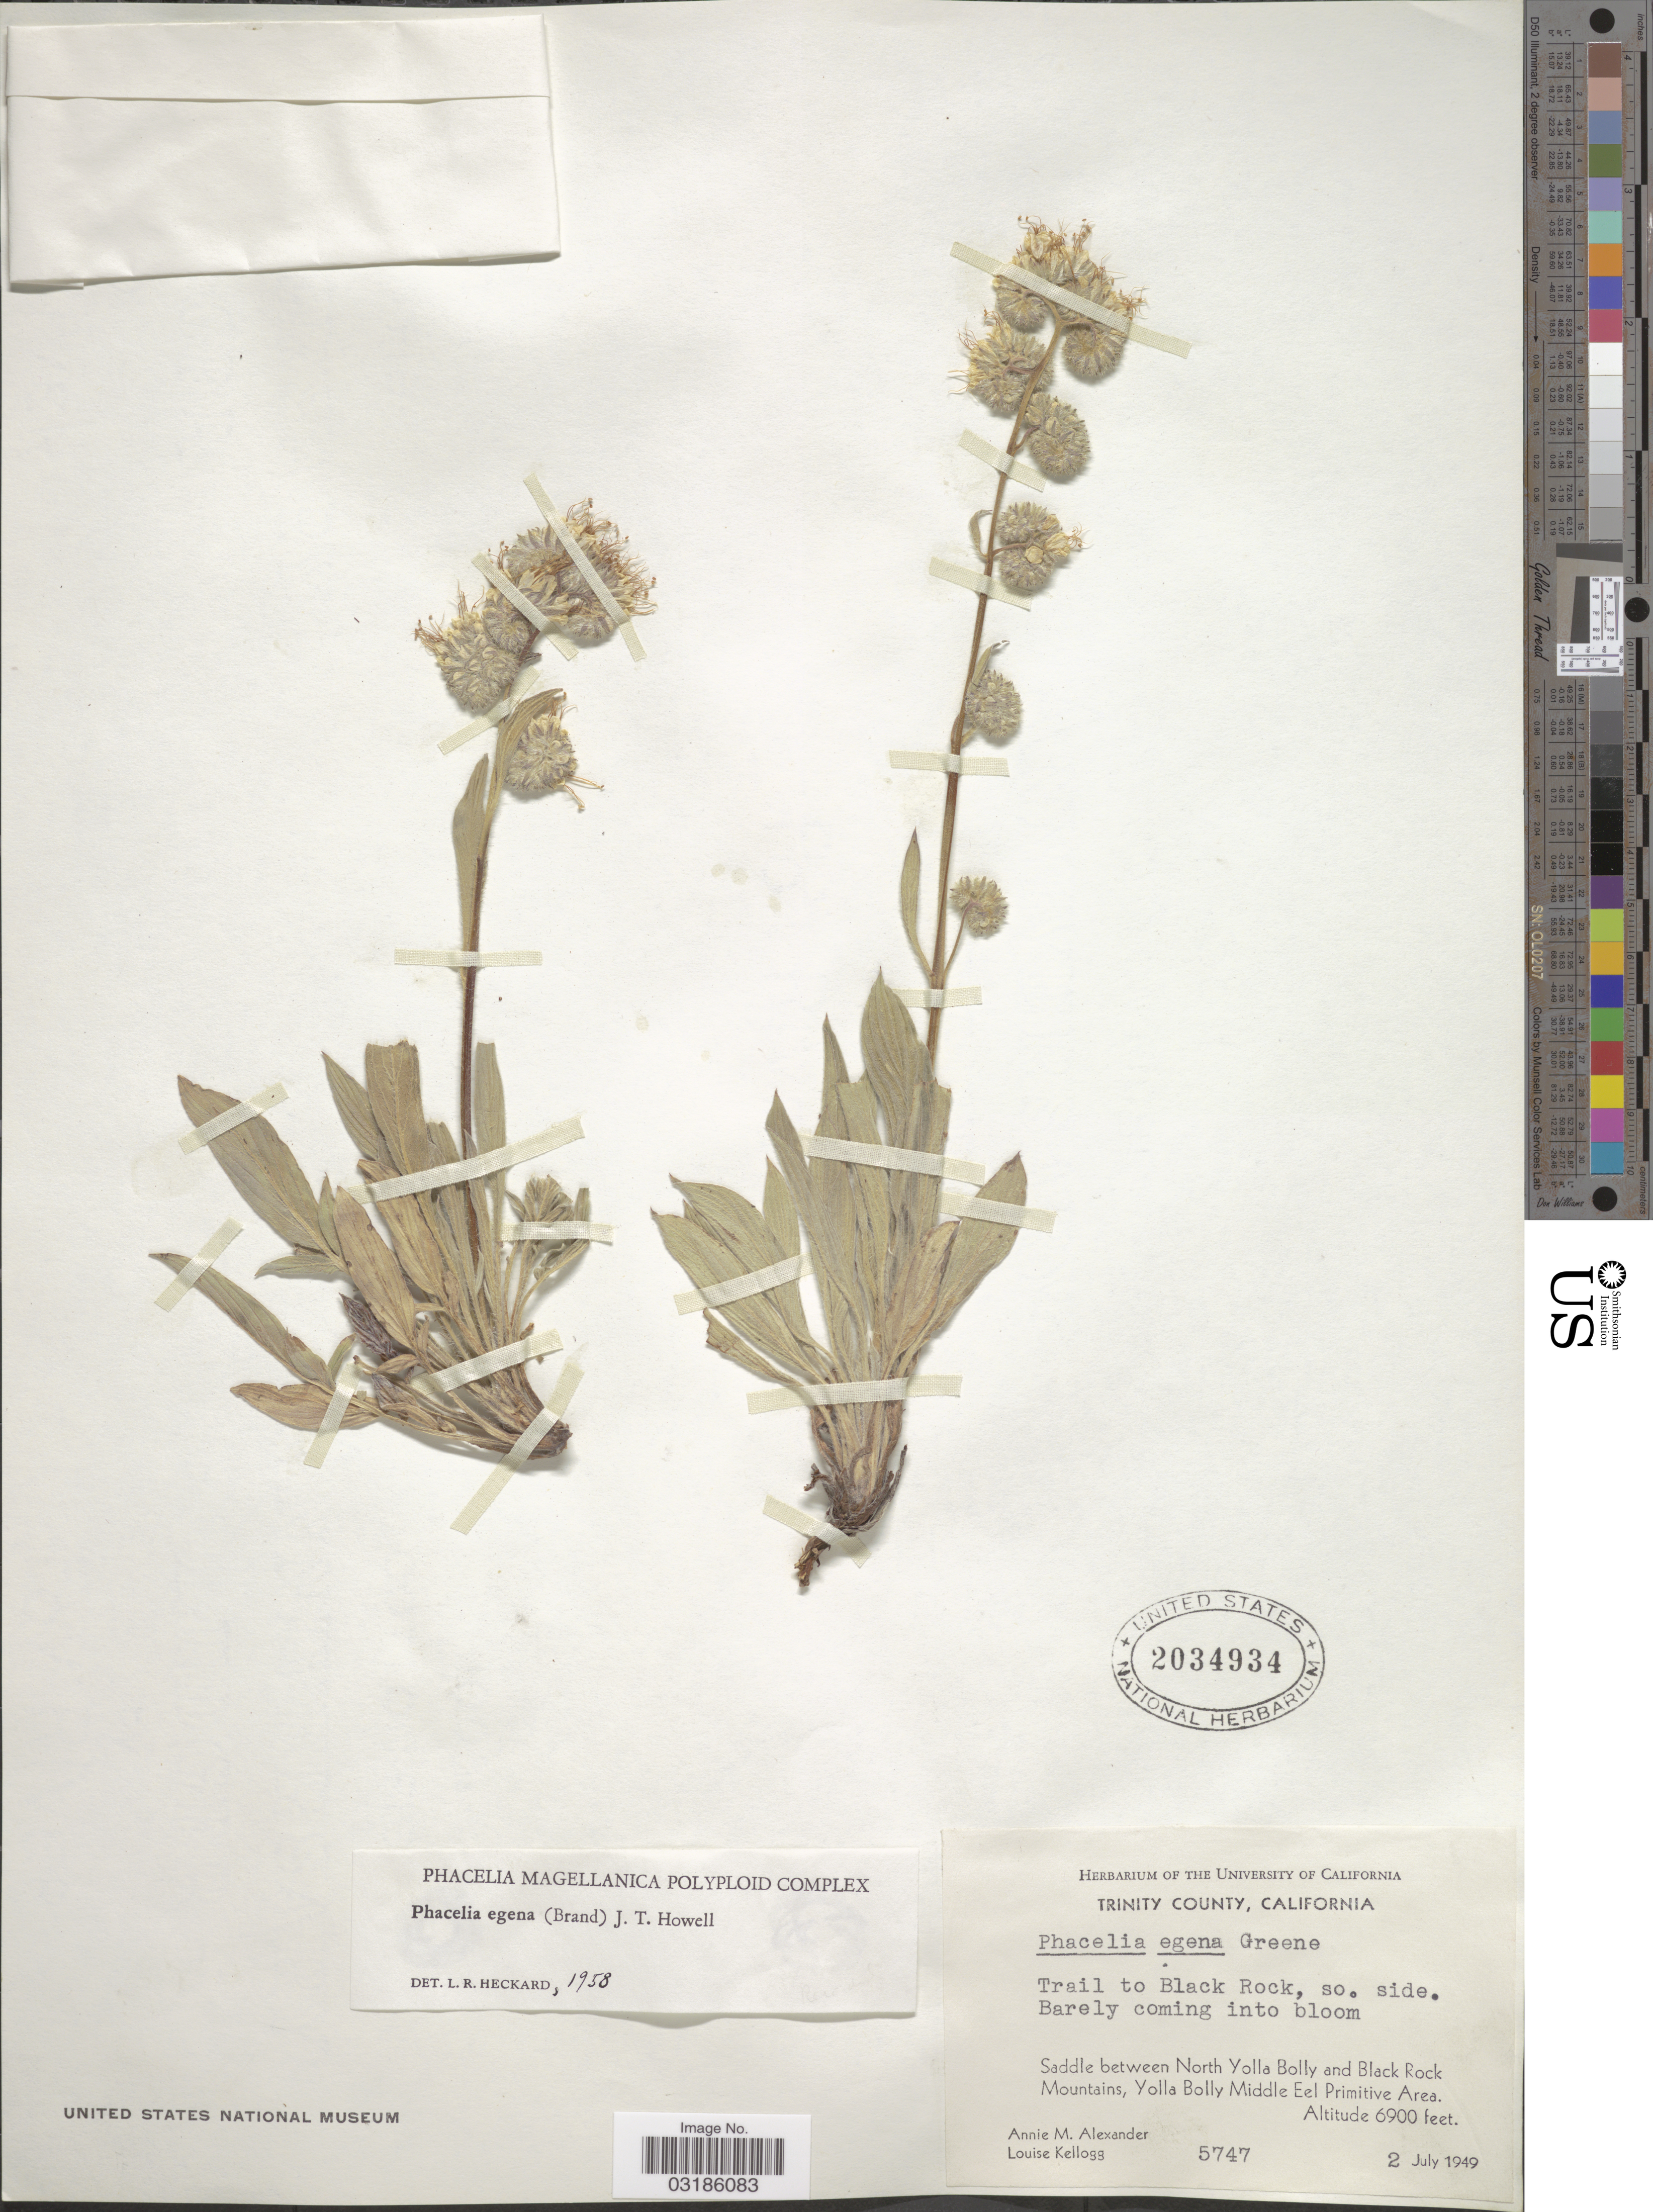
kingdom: Plantae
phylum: Tracheophyta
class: Magnoliopsida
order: Boraginales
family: Hydrophyllaceae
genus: Phacelia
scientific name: Phacelia egena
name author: (Brand) Howell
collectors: A. M. Alexander & L. Kellogg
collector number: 5747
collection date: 1949-07-02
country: United States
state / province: California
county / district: Trinity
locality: Trinity County. Trail to Black Rock, so. side. Saddle between North Yolla Bolly and Black Rock Mountains, Yolla Bolly Middle Eel Primitive Area.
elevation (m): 2103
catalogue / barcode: US 2034934